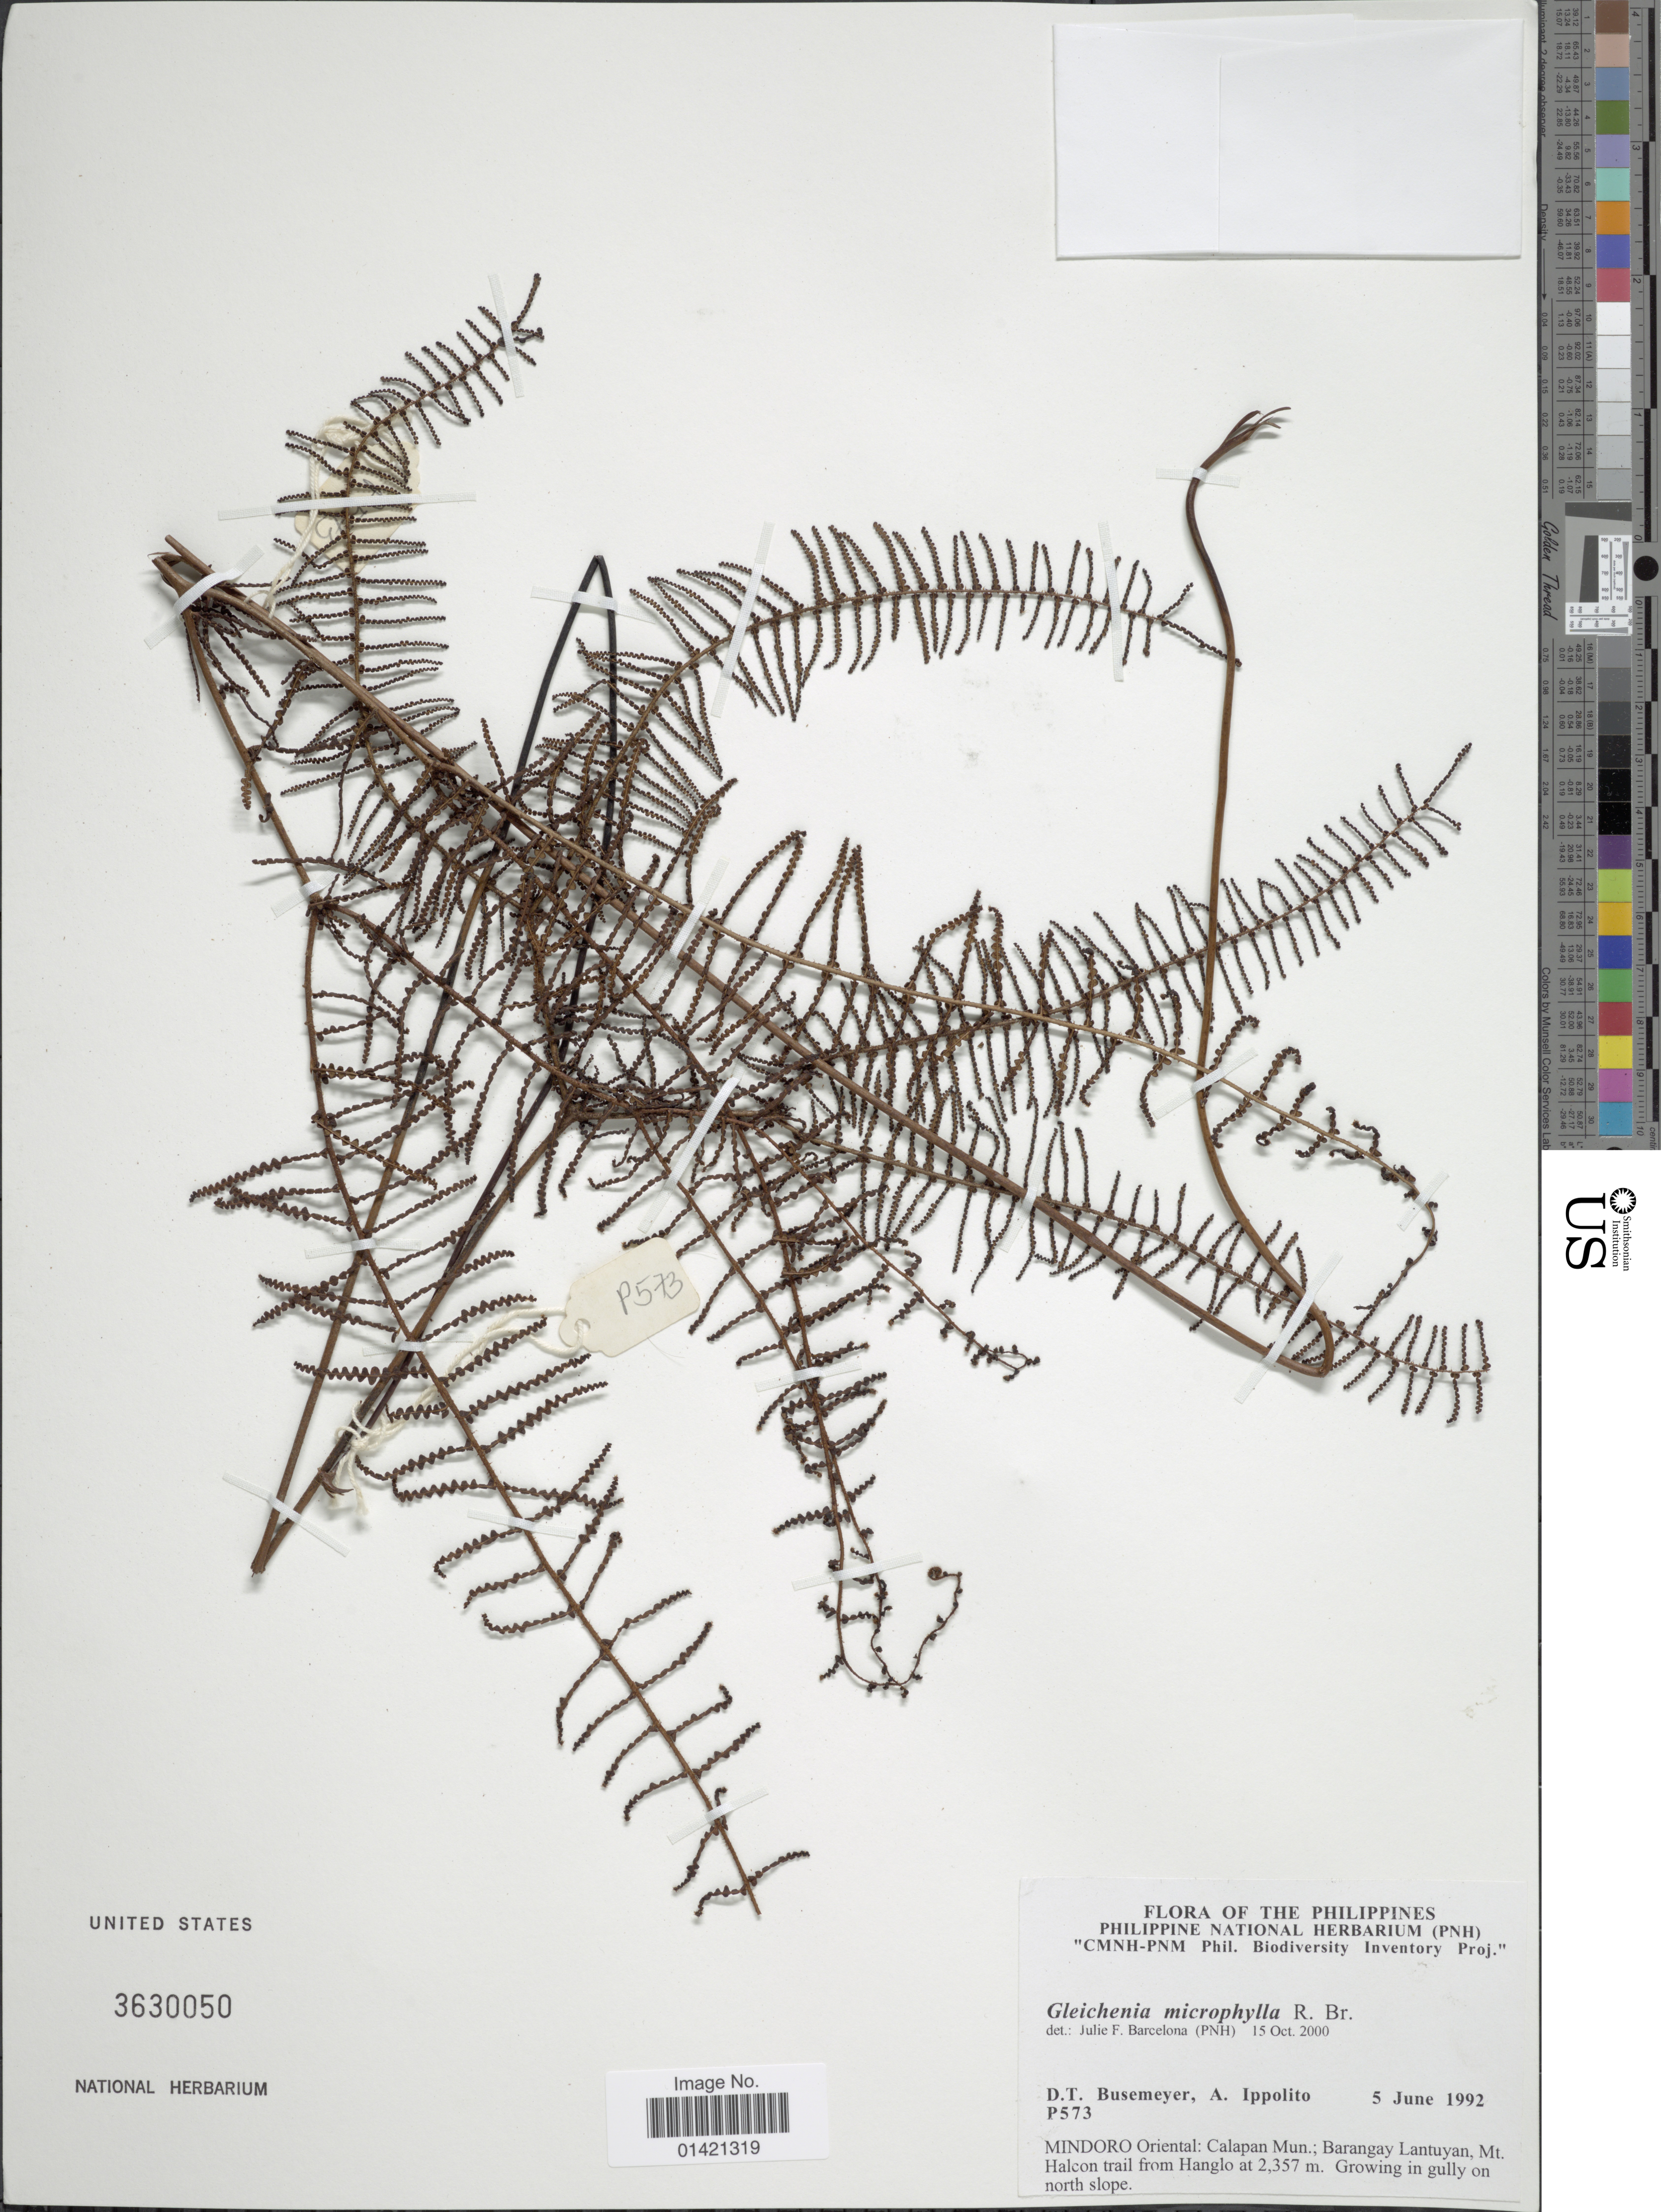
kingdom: Plantae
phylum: Tracheophyta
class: Polypodiopsida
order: Gleicheniales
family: Gleicheniaceae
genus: Gleichenia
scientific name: Gleichenia microphylla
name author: R. Br.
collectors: D. Busemeyer & A. Ippolito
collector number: P573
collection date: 1992-06-05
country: Philippines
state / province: Mimaropa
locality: Mindoro Oriental: Calapan Mun.; Barangay Lantuyan, Mt. Halcon trail from Hanglo. Growing in gully on north slope.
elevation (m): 2357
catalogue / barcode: US 3630050